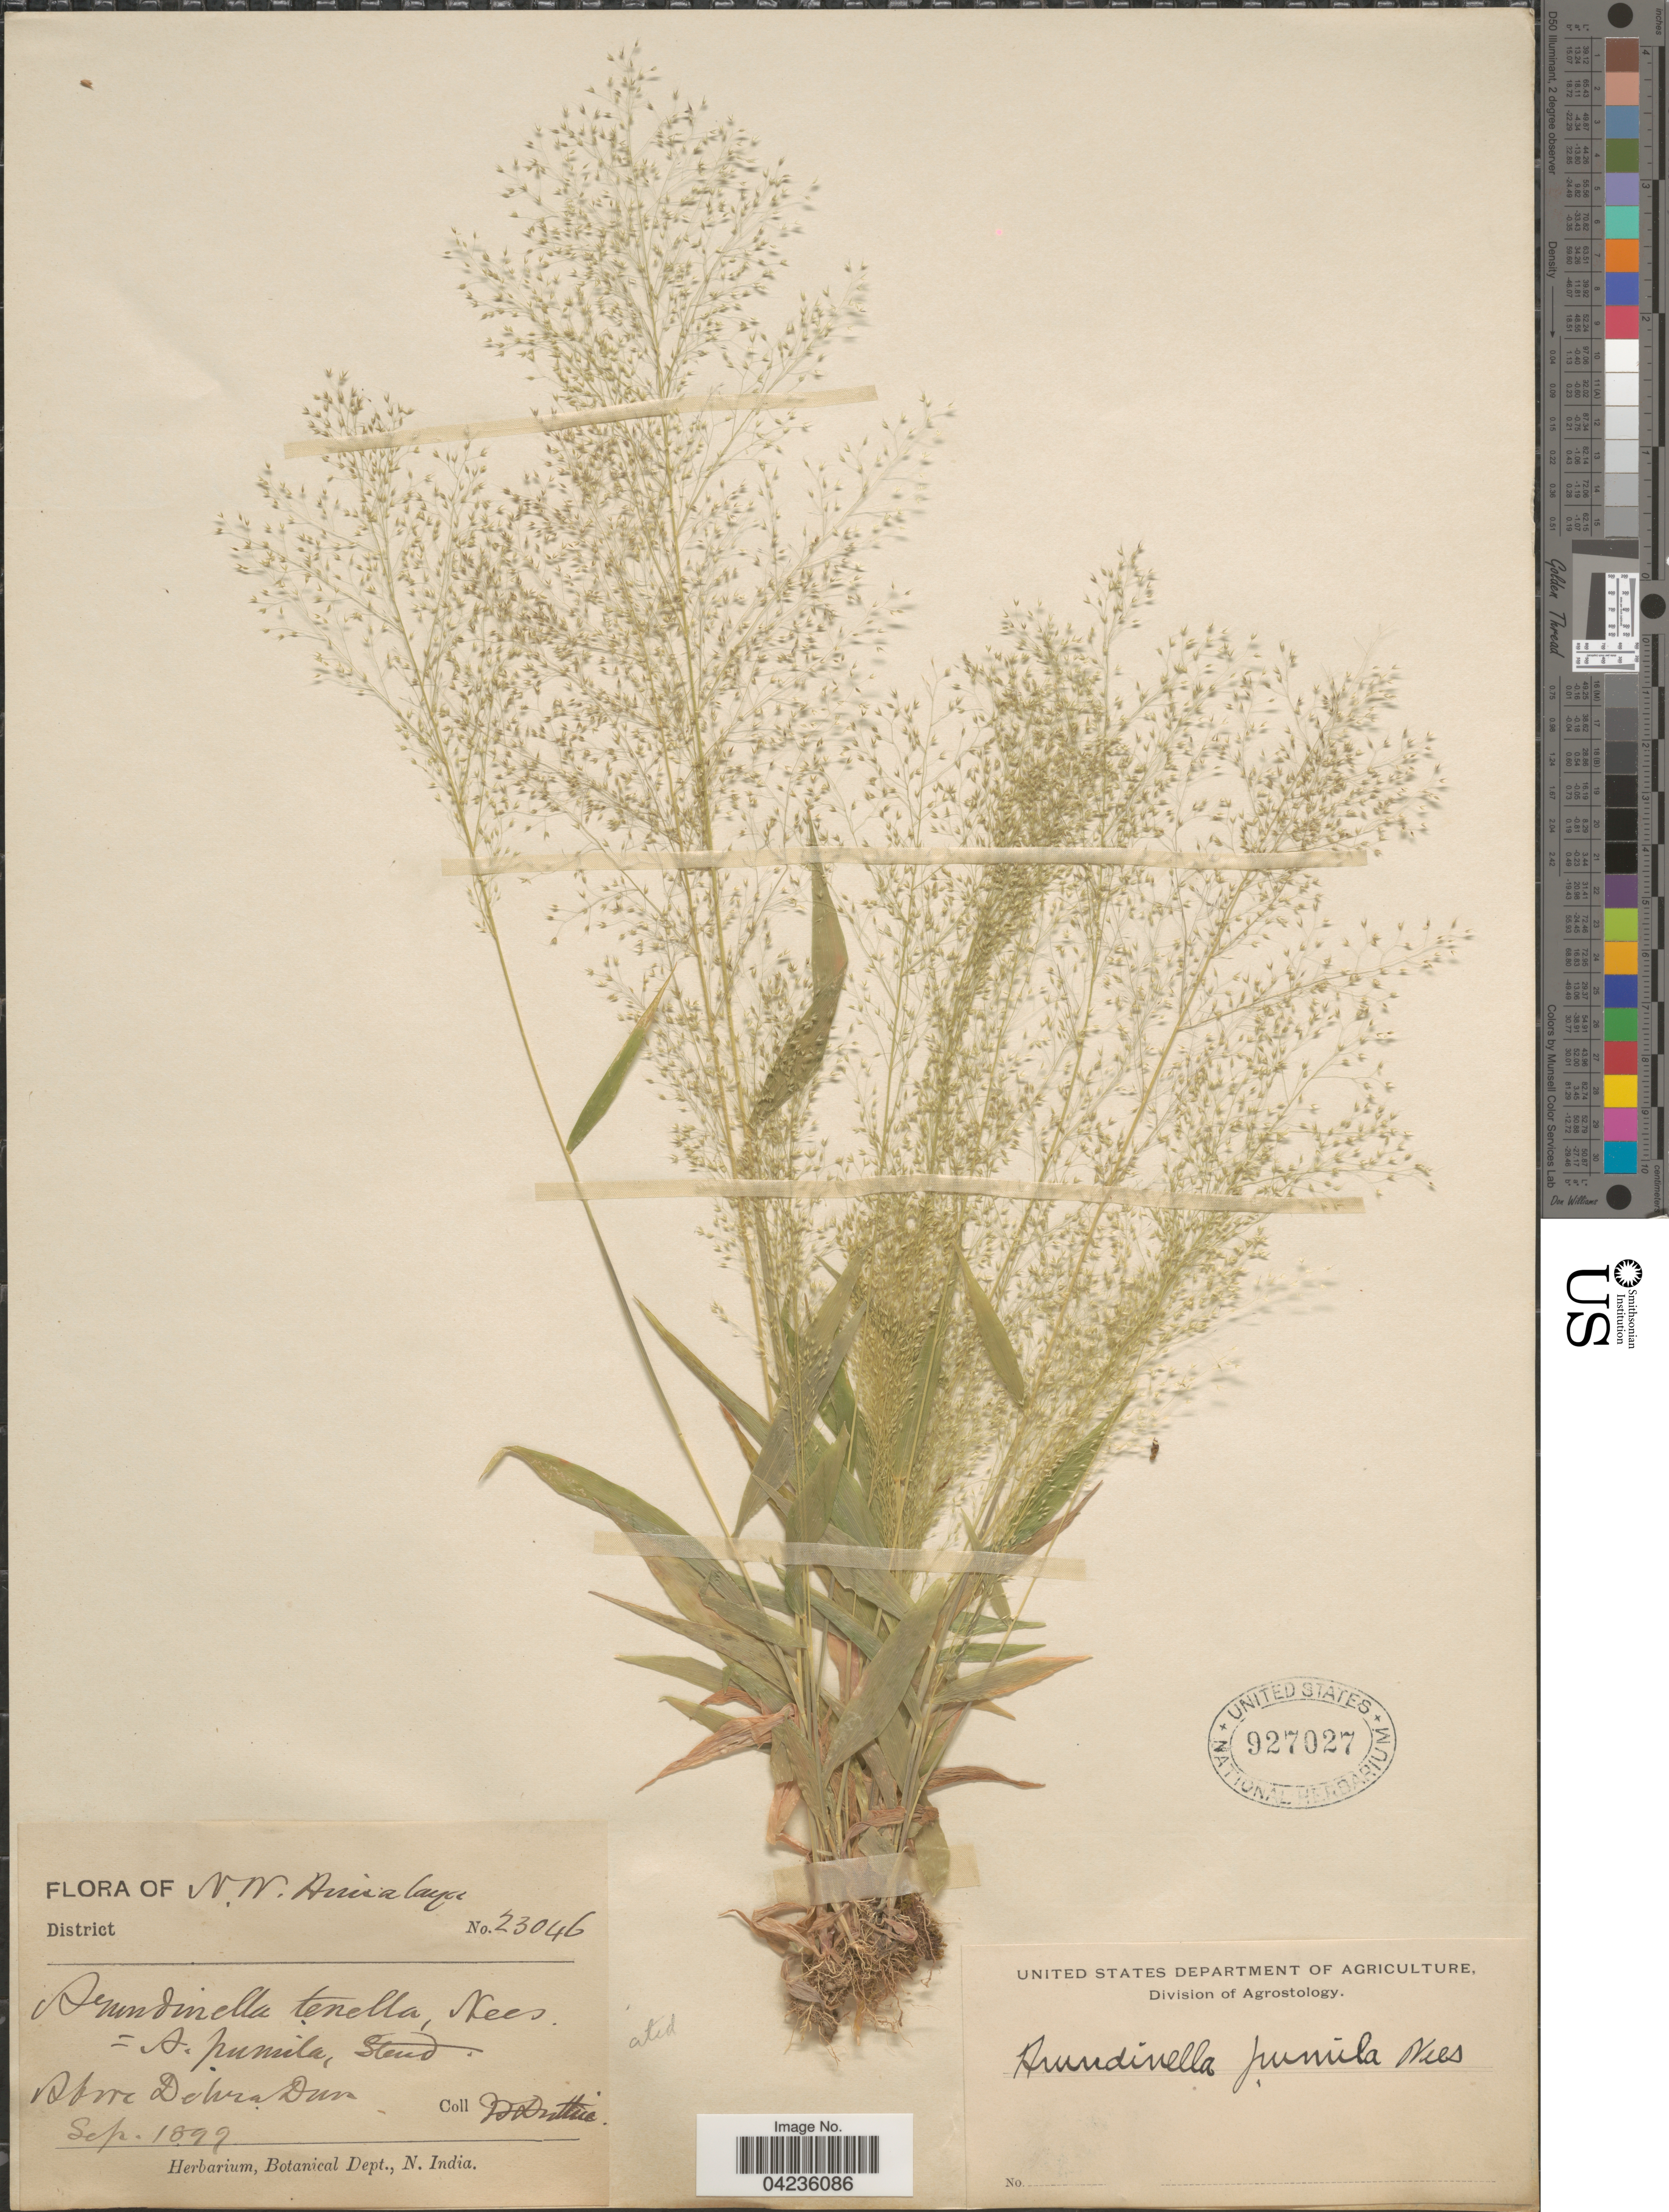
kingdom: Plantae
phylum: Tracheophyta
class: Liliopsida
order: Poales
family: Poaceae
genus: Arundinella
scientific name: Arundinella pumila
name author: (Hochst. ex A. Rich.) Steud.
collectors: J. F. Duthie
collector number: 23046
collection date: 1899-09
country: India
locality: N.W. Himalaya. Above Dehra Dun.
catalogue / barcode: US 927027